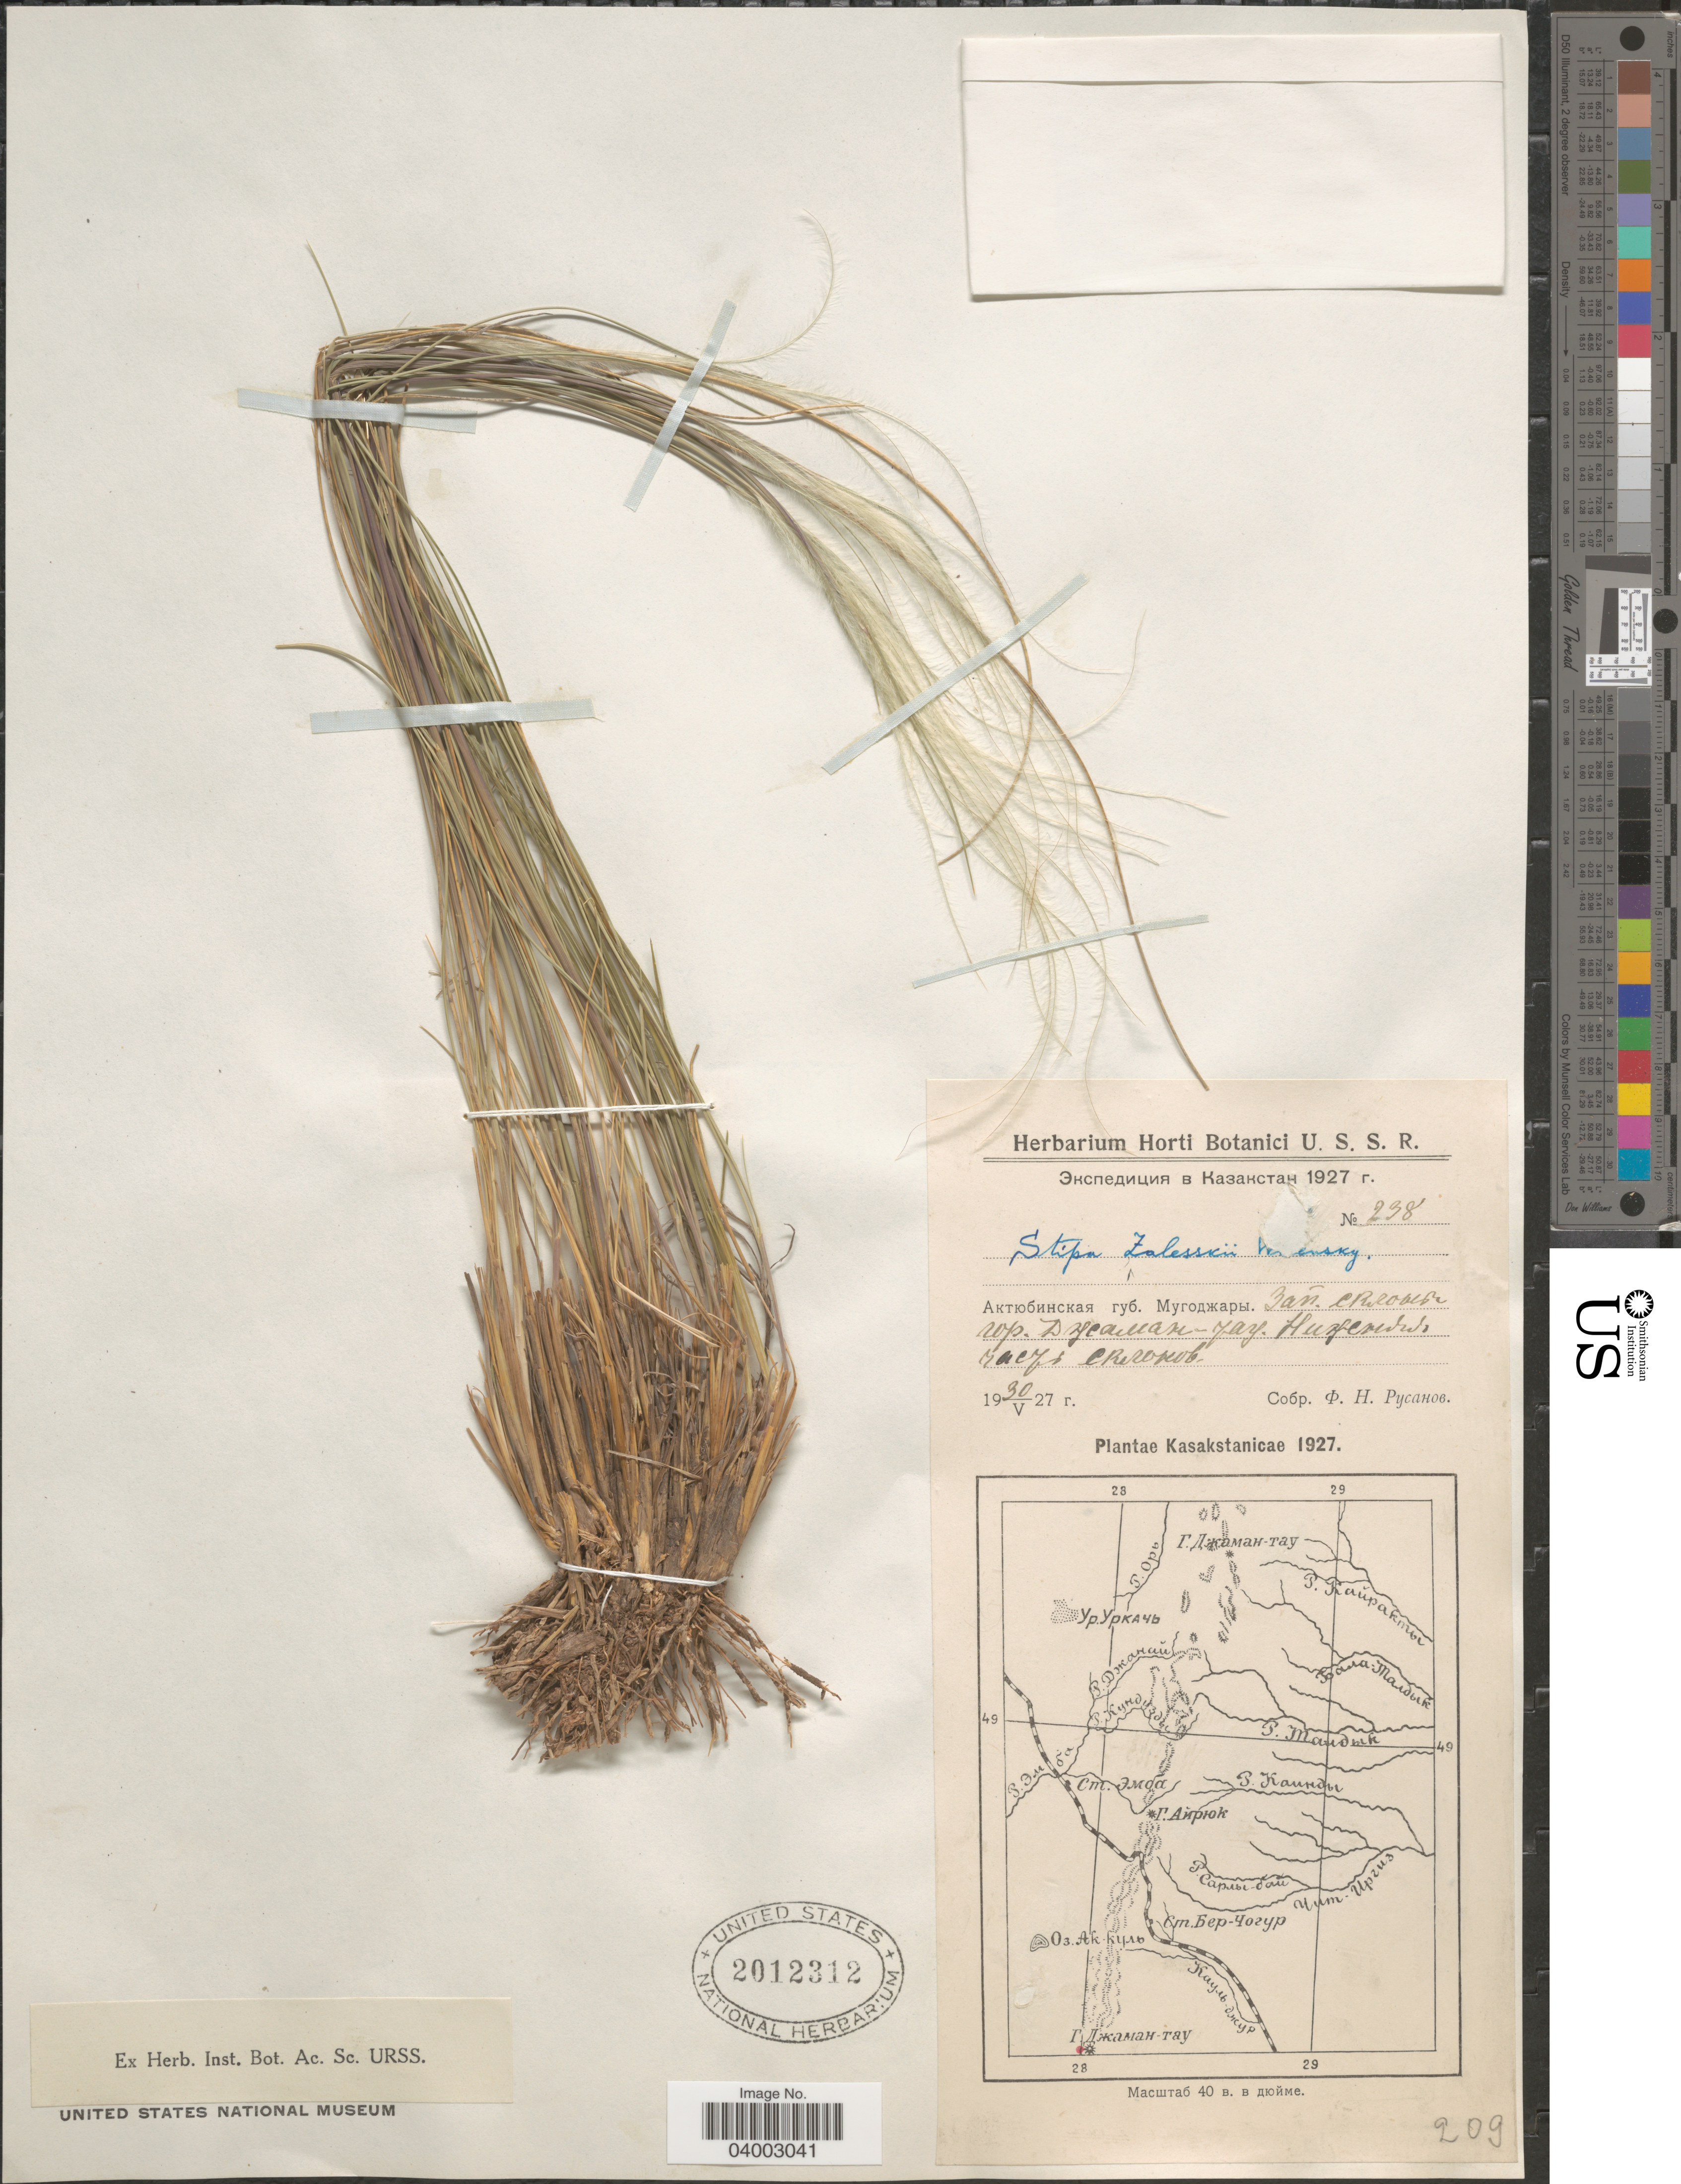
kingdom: Plantae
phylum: Tracheophyta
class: Liliopsida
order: Poales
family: Poaceae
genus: Stipa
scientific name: Stipa zalesskii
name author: Wilensky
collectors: F. Rusanov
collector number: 238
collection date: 1927-05-30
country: Kazakhstan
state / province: Aqtobe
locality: Mugodzhary, west slope of Mt. Zhamantau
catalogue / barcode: US 2012312